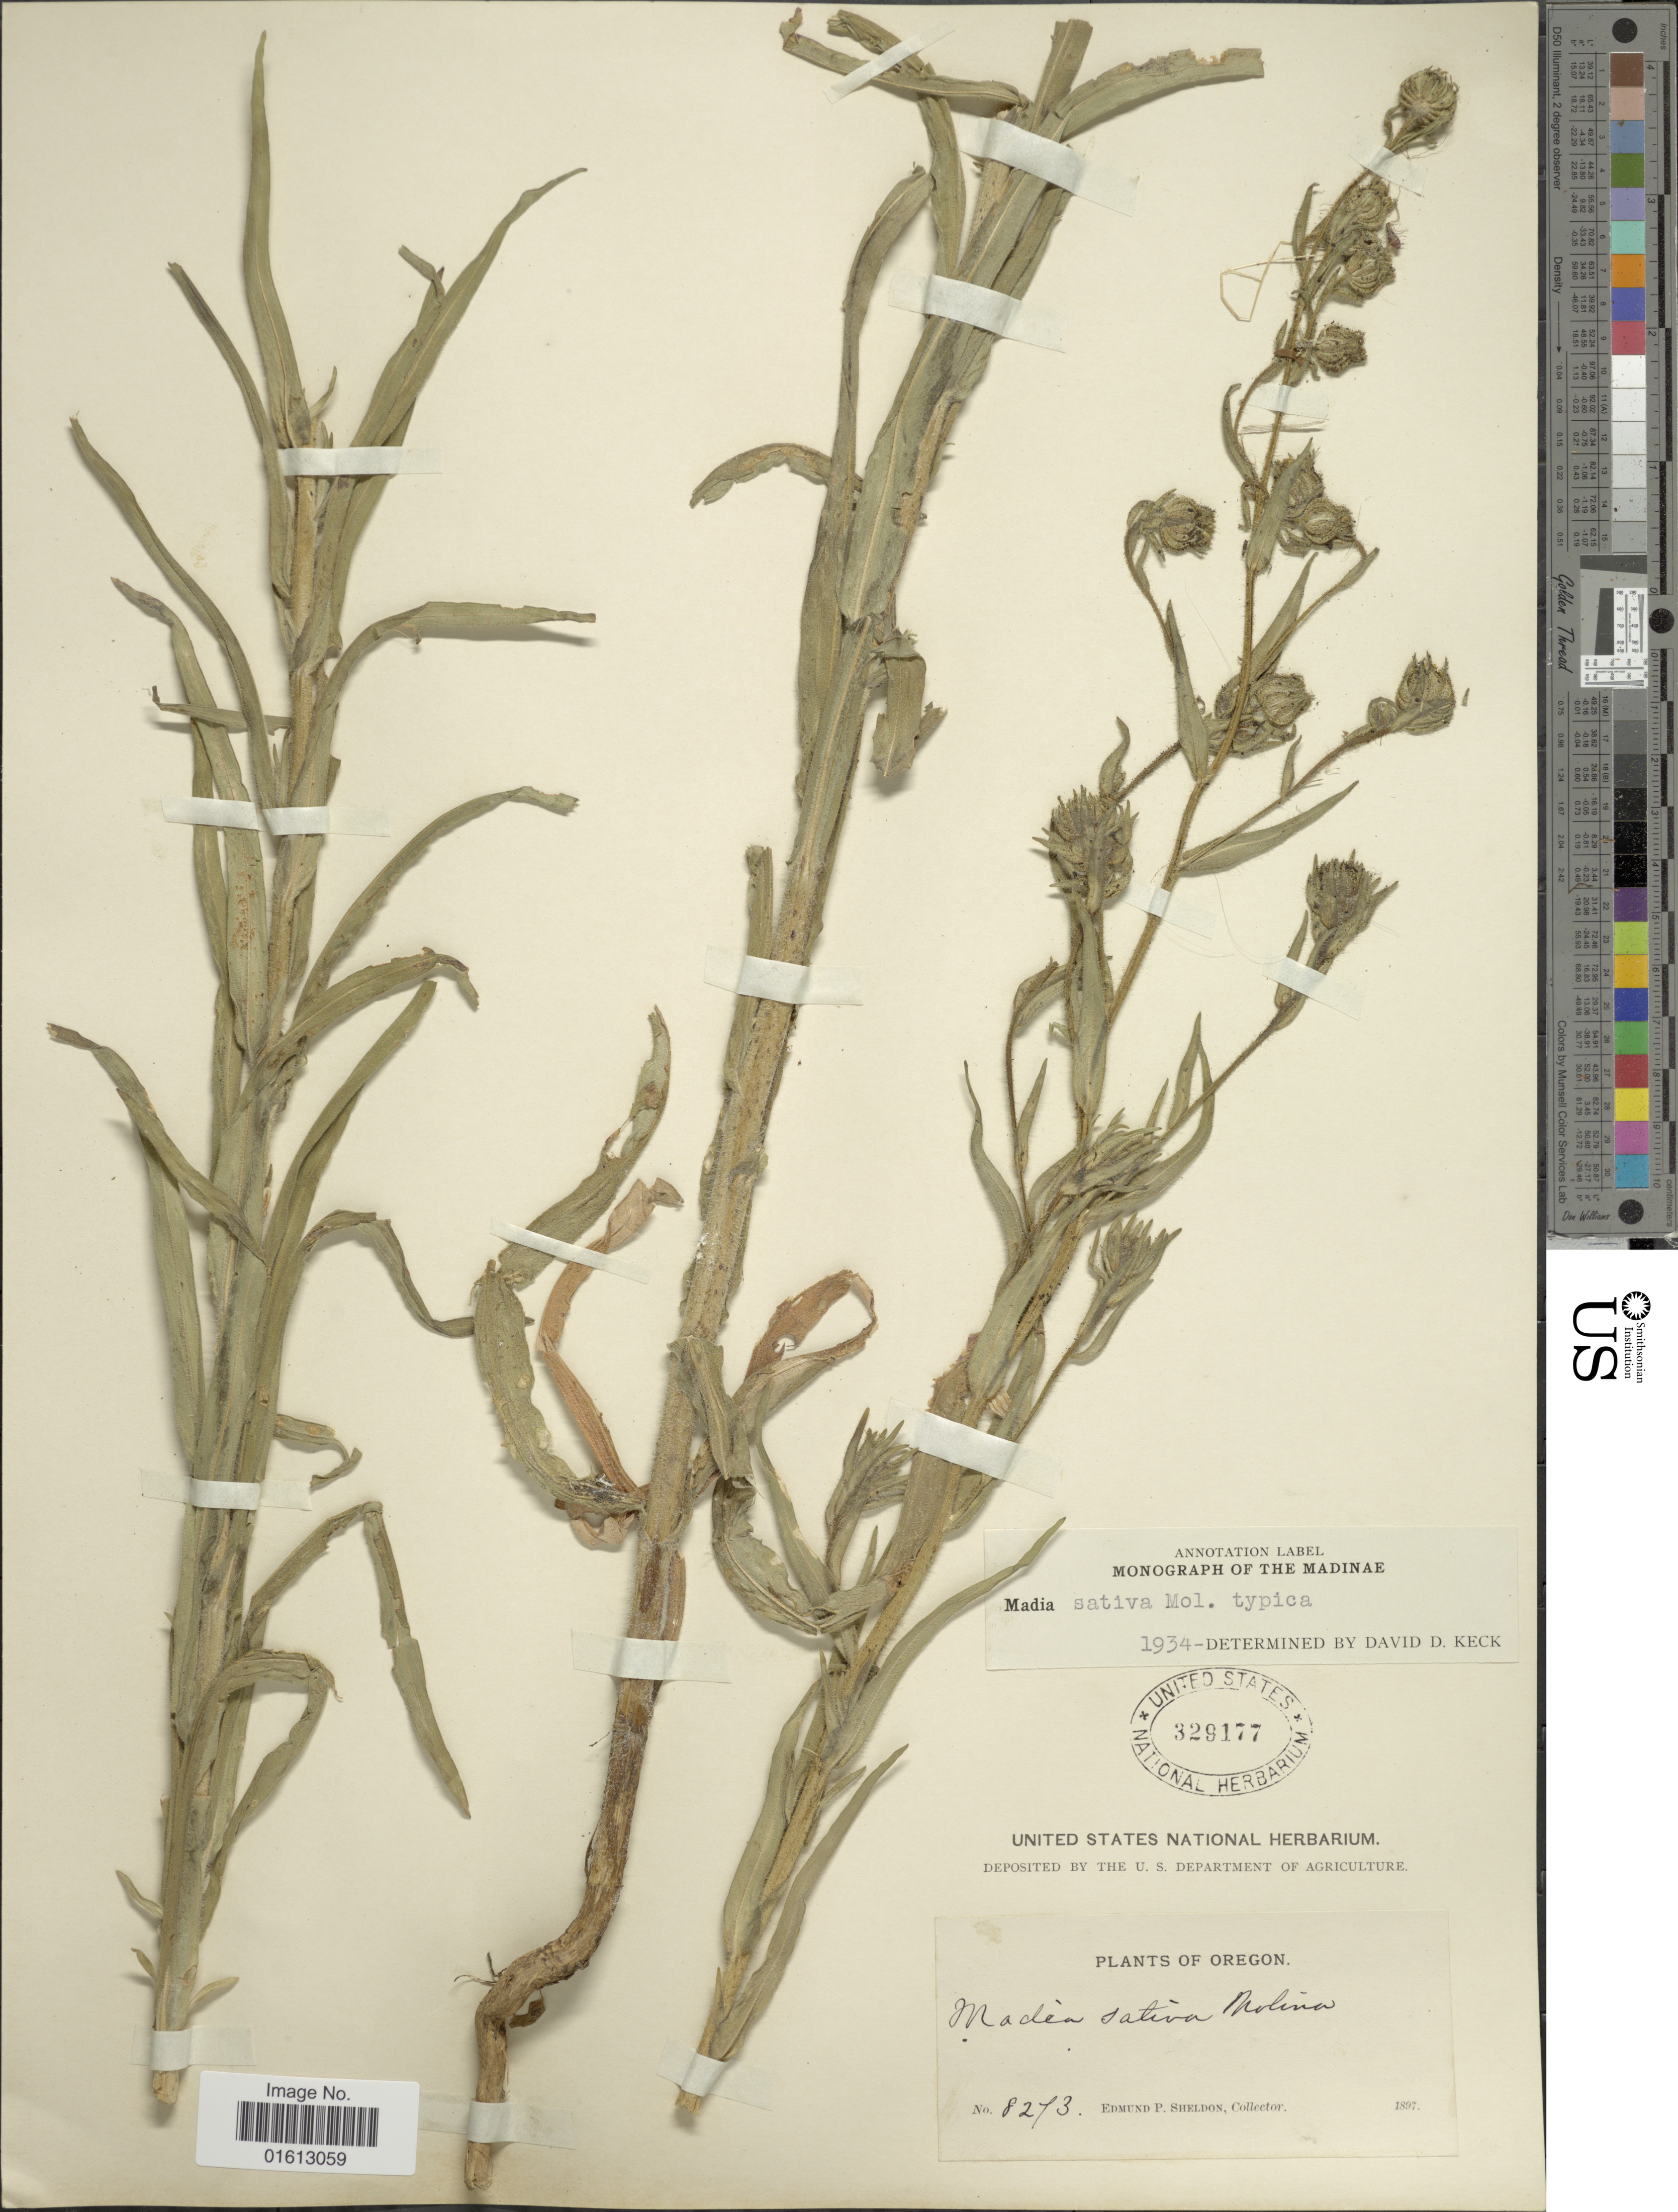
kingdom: Plantae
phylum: Tracheophyta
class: Magnoliopsida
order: Asterales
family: Asteraceae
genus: Madia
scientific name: Madia sativa subsp. sativa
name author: Molina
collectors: E. P. Sheldon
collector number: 8273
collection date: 1897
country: United States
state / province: Oregon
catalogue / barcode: US 329177